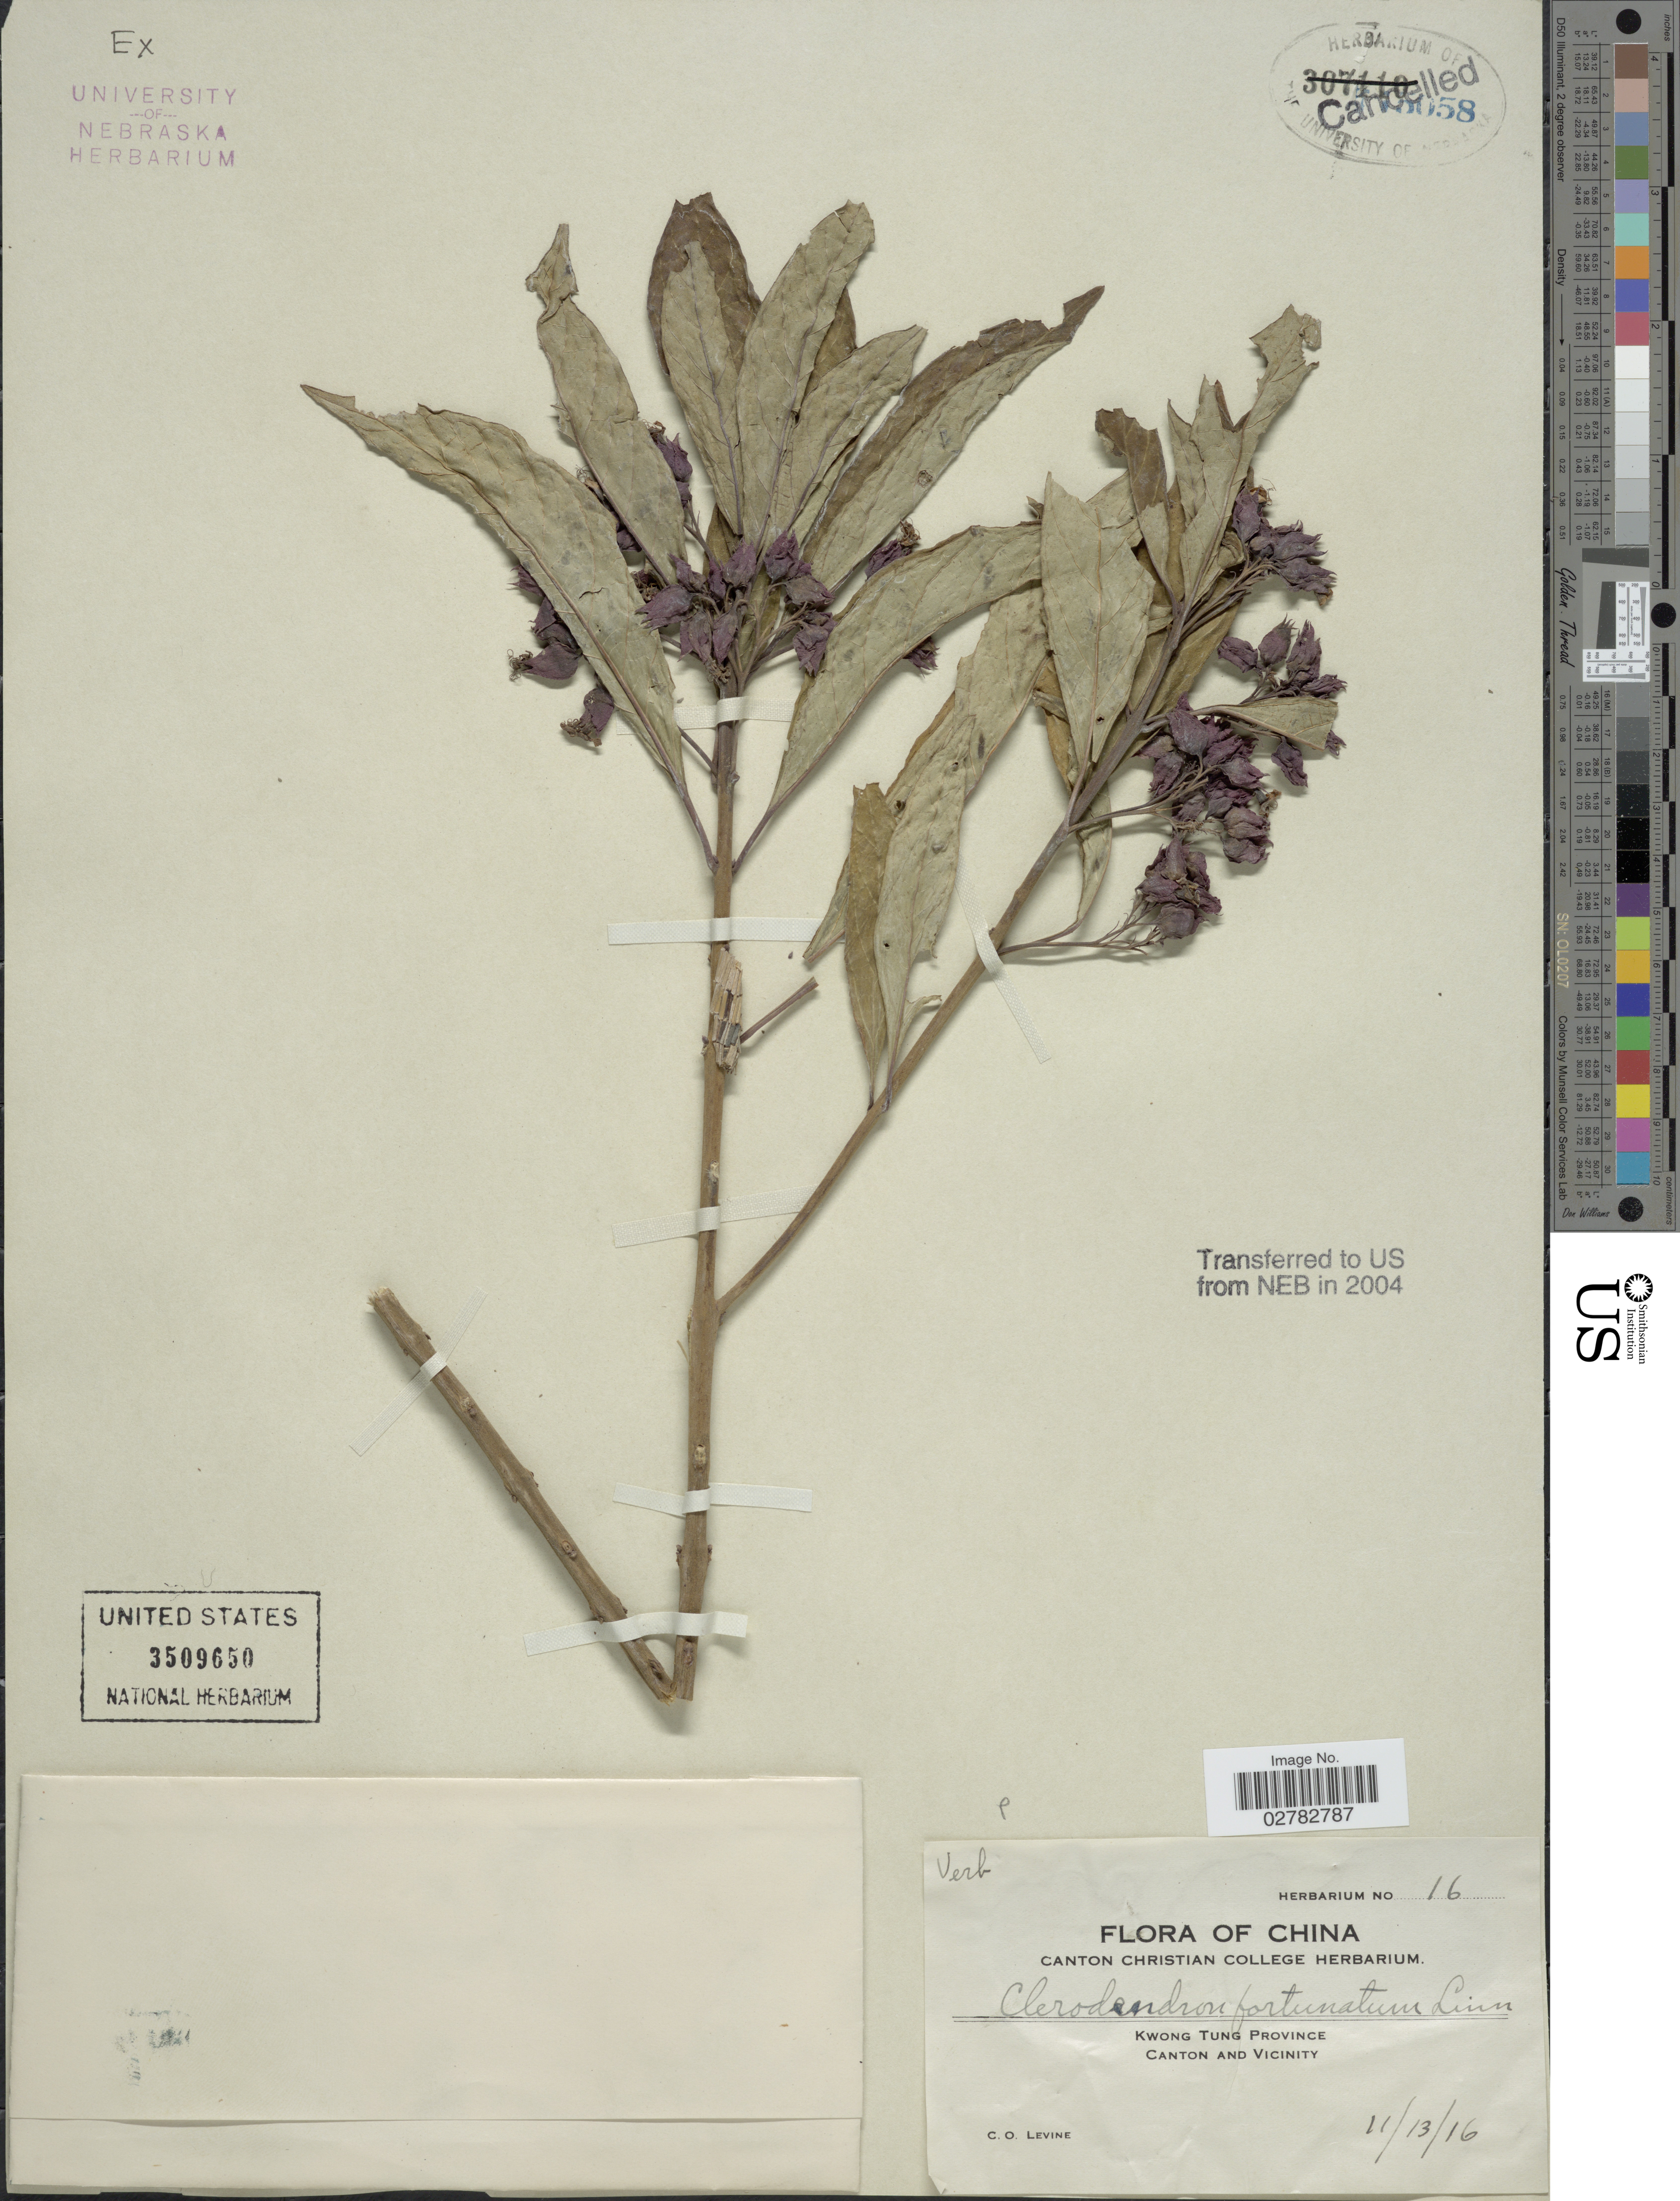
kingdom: Plantae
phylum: Tracheophyta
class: Magnoliopsida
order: Lamiales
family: Lamiaceae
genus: Clerodendrum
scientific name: Clerodendrum fortunatum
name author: L.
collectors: C. O. Levine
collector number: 16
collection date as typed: Transcribed d/m/y: 13/11/16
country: China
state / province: Guangdong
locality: Kwong Tung Province. Canton and Vicinity.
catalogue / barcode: US 3509650